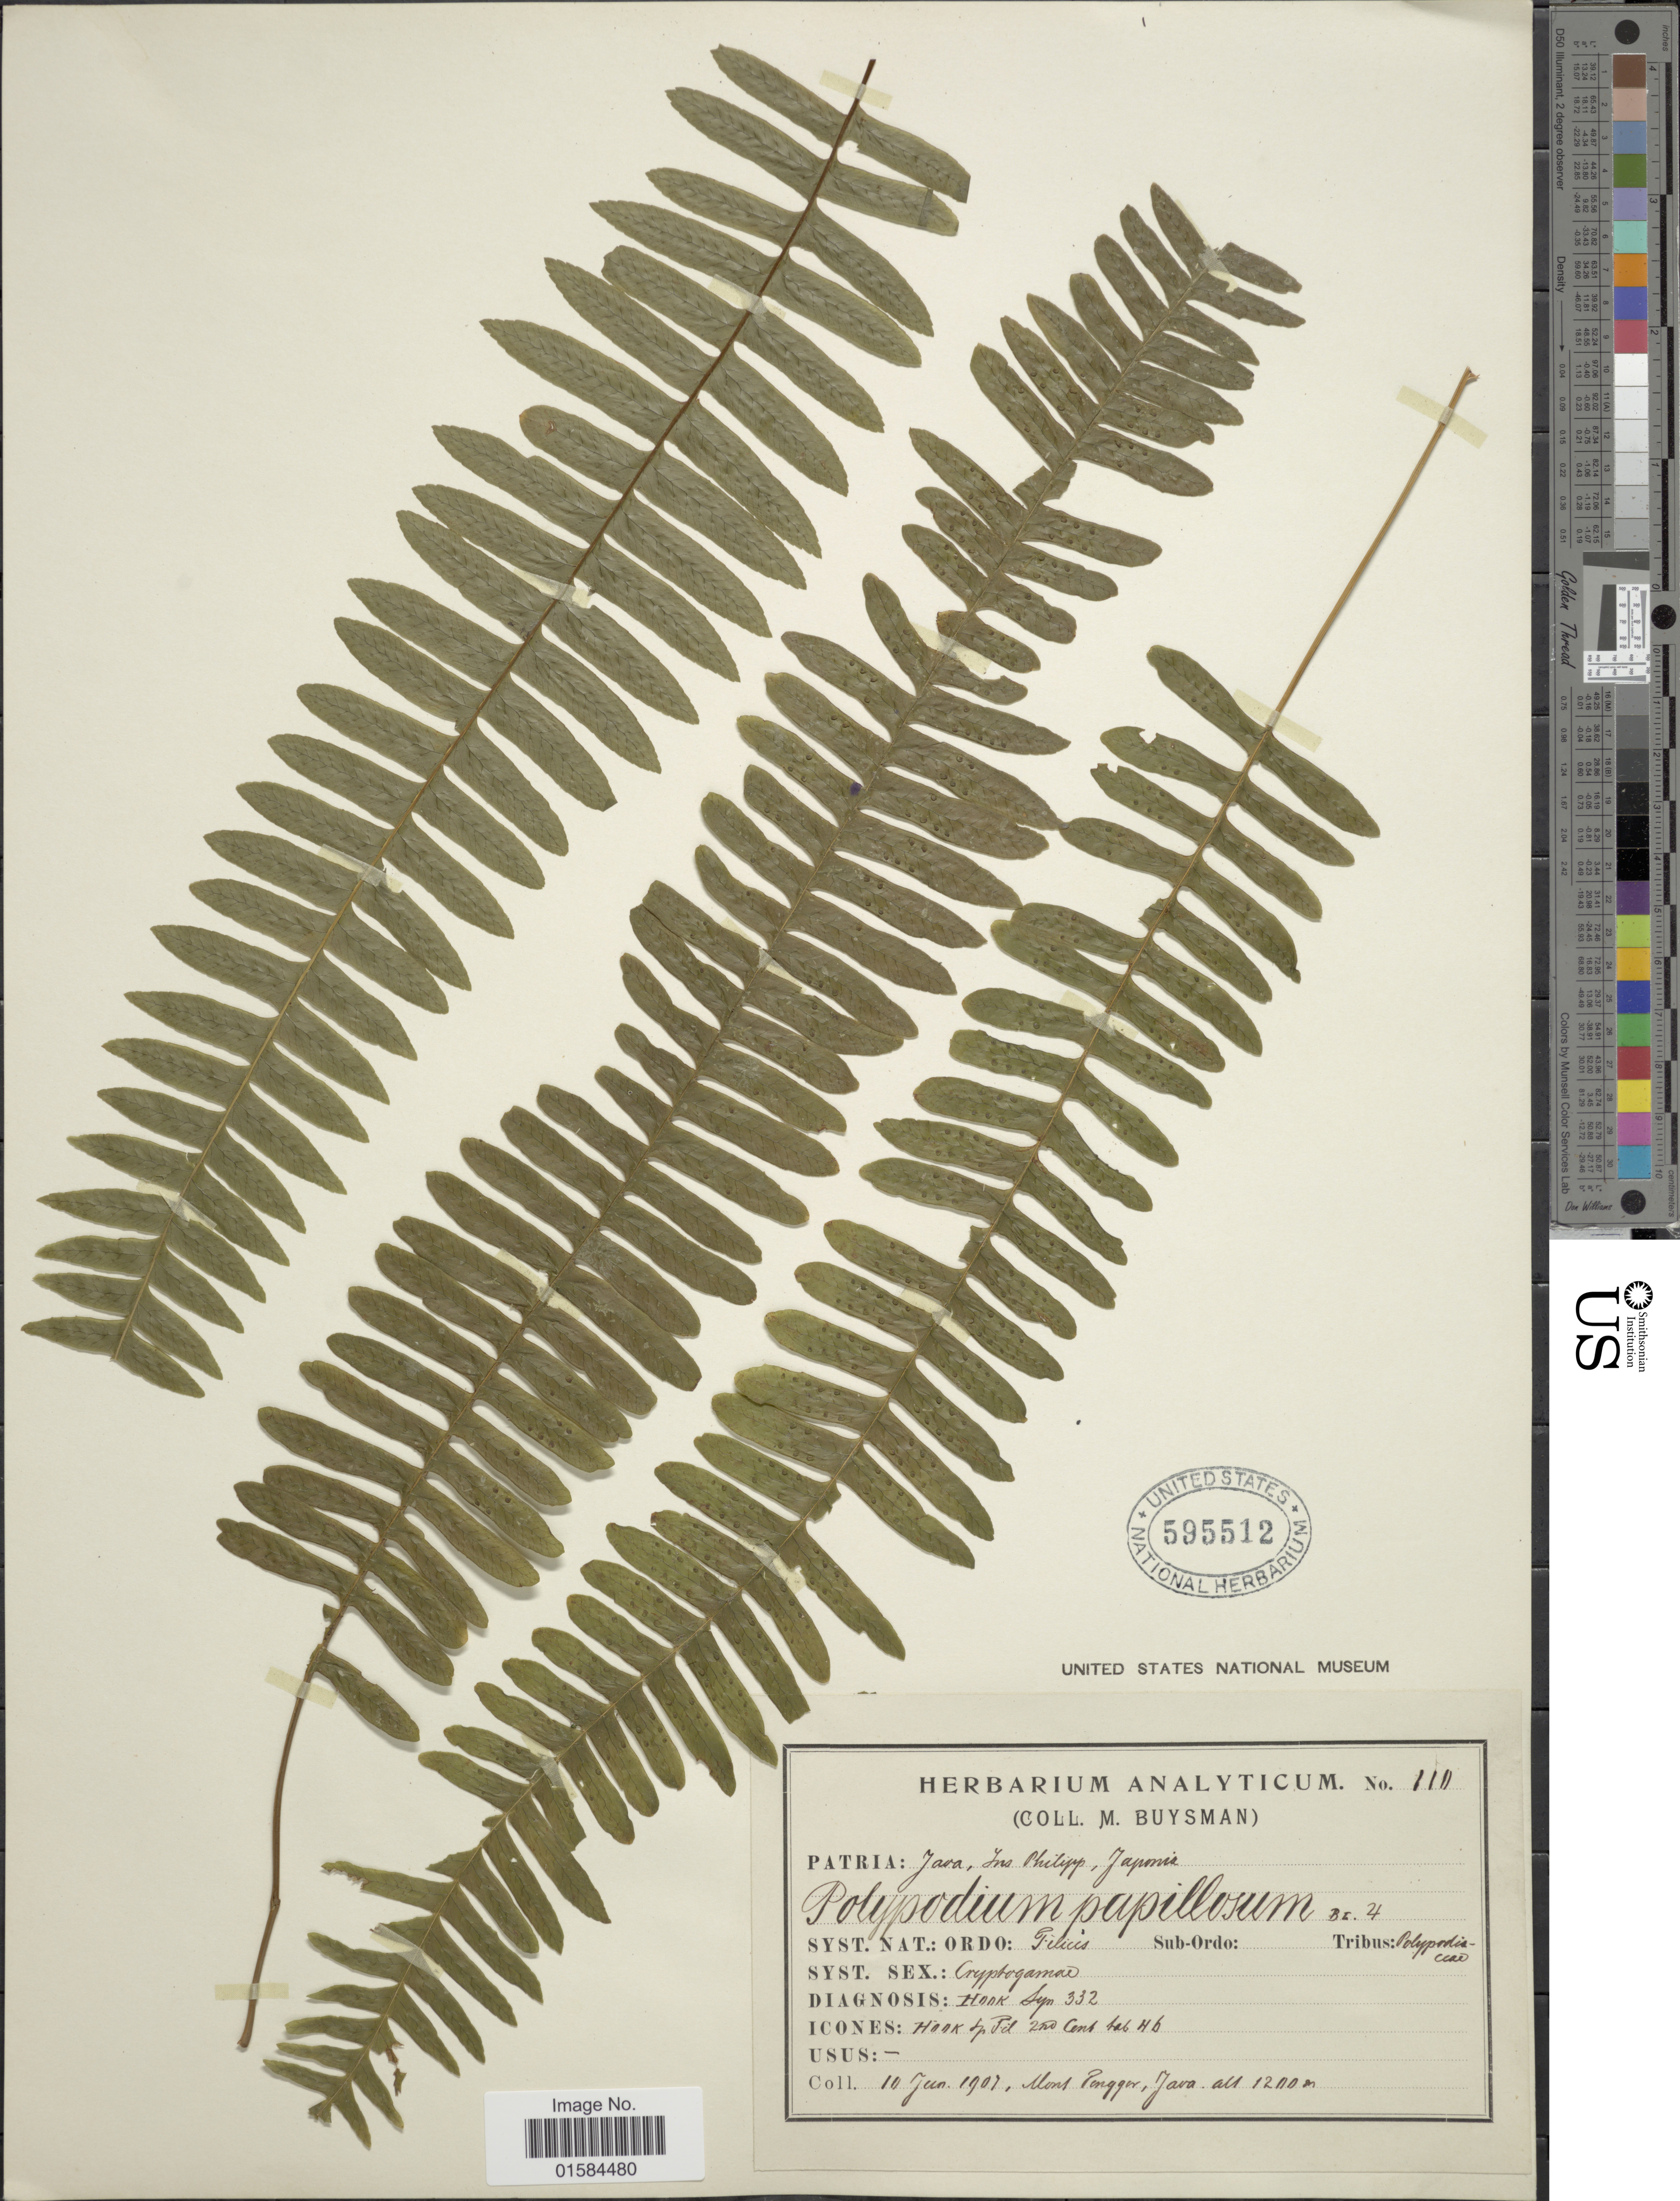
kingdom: Plantae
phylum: Tracheophyta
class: Polypodiopsida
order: Polypodiales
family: Polypodiaceae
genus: Thylacopteris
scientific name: Thylacopteris papillosa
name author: (Blume) Kunze ex J. Sm.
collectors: M. Buysman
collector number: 110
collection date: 1907-01-10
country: Indonesia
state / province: Java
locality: Mont Tennger Java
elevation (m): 1200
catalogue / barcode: US 595512